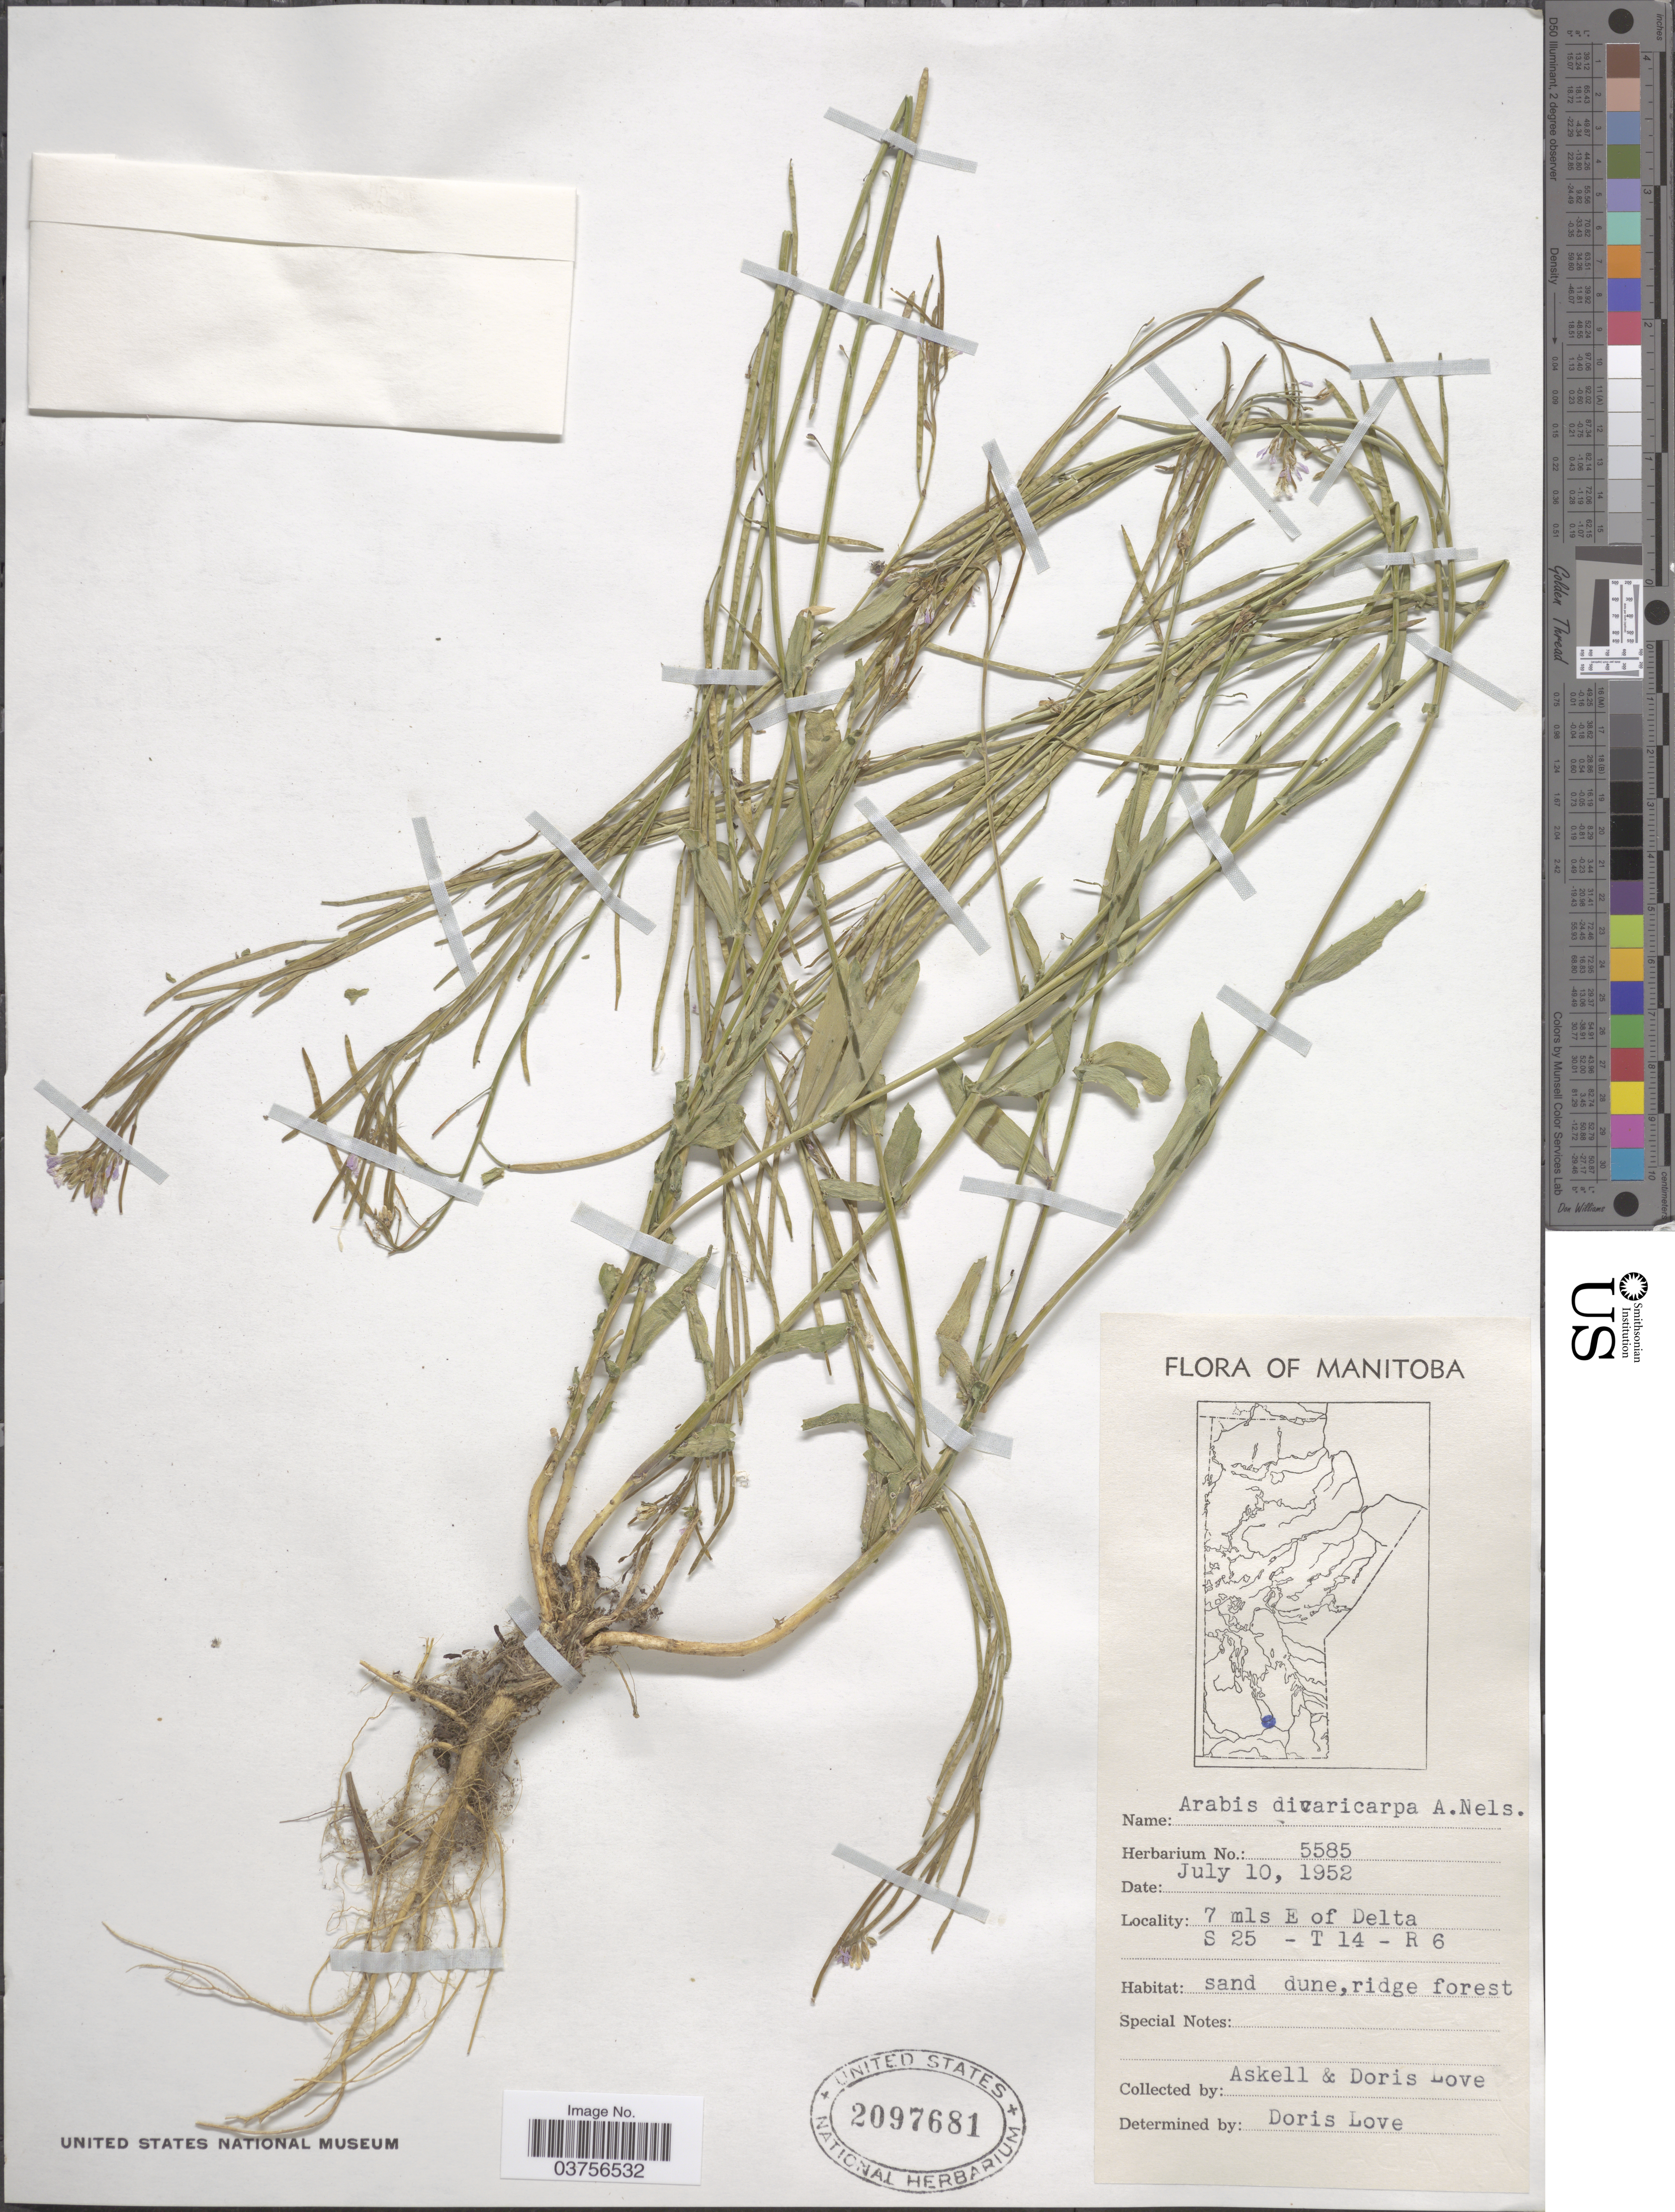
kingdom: Plantae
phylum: Tracheophyta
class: Magnoliopsida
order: Brassicales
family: Brassicaceae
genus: Arabis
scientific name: Arabis divaricarpa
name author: A. Nelson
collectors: Á. Löve & D. Löve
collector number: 5585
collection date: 1952-07-10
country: Canada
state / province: Manitoba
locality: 7 mls E of Delta S 25 - T 14 - R 6.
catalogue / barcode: US 2097681